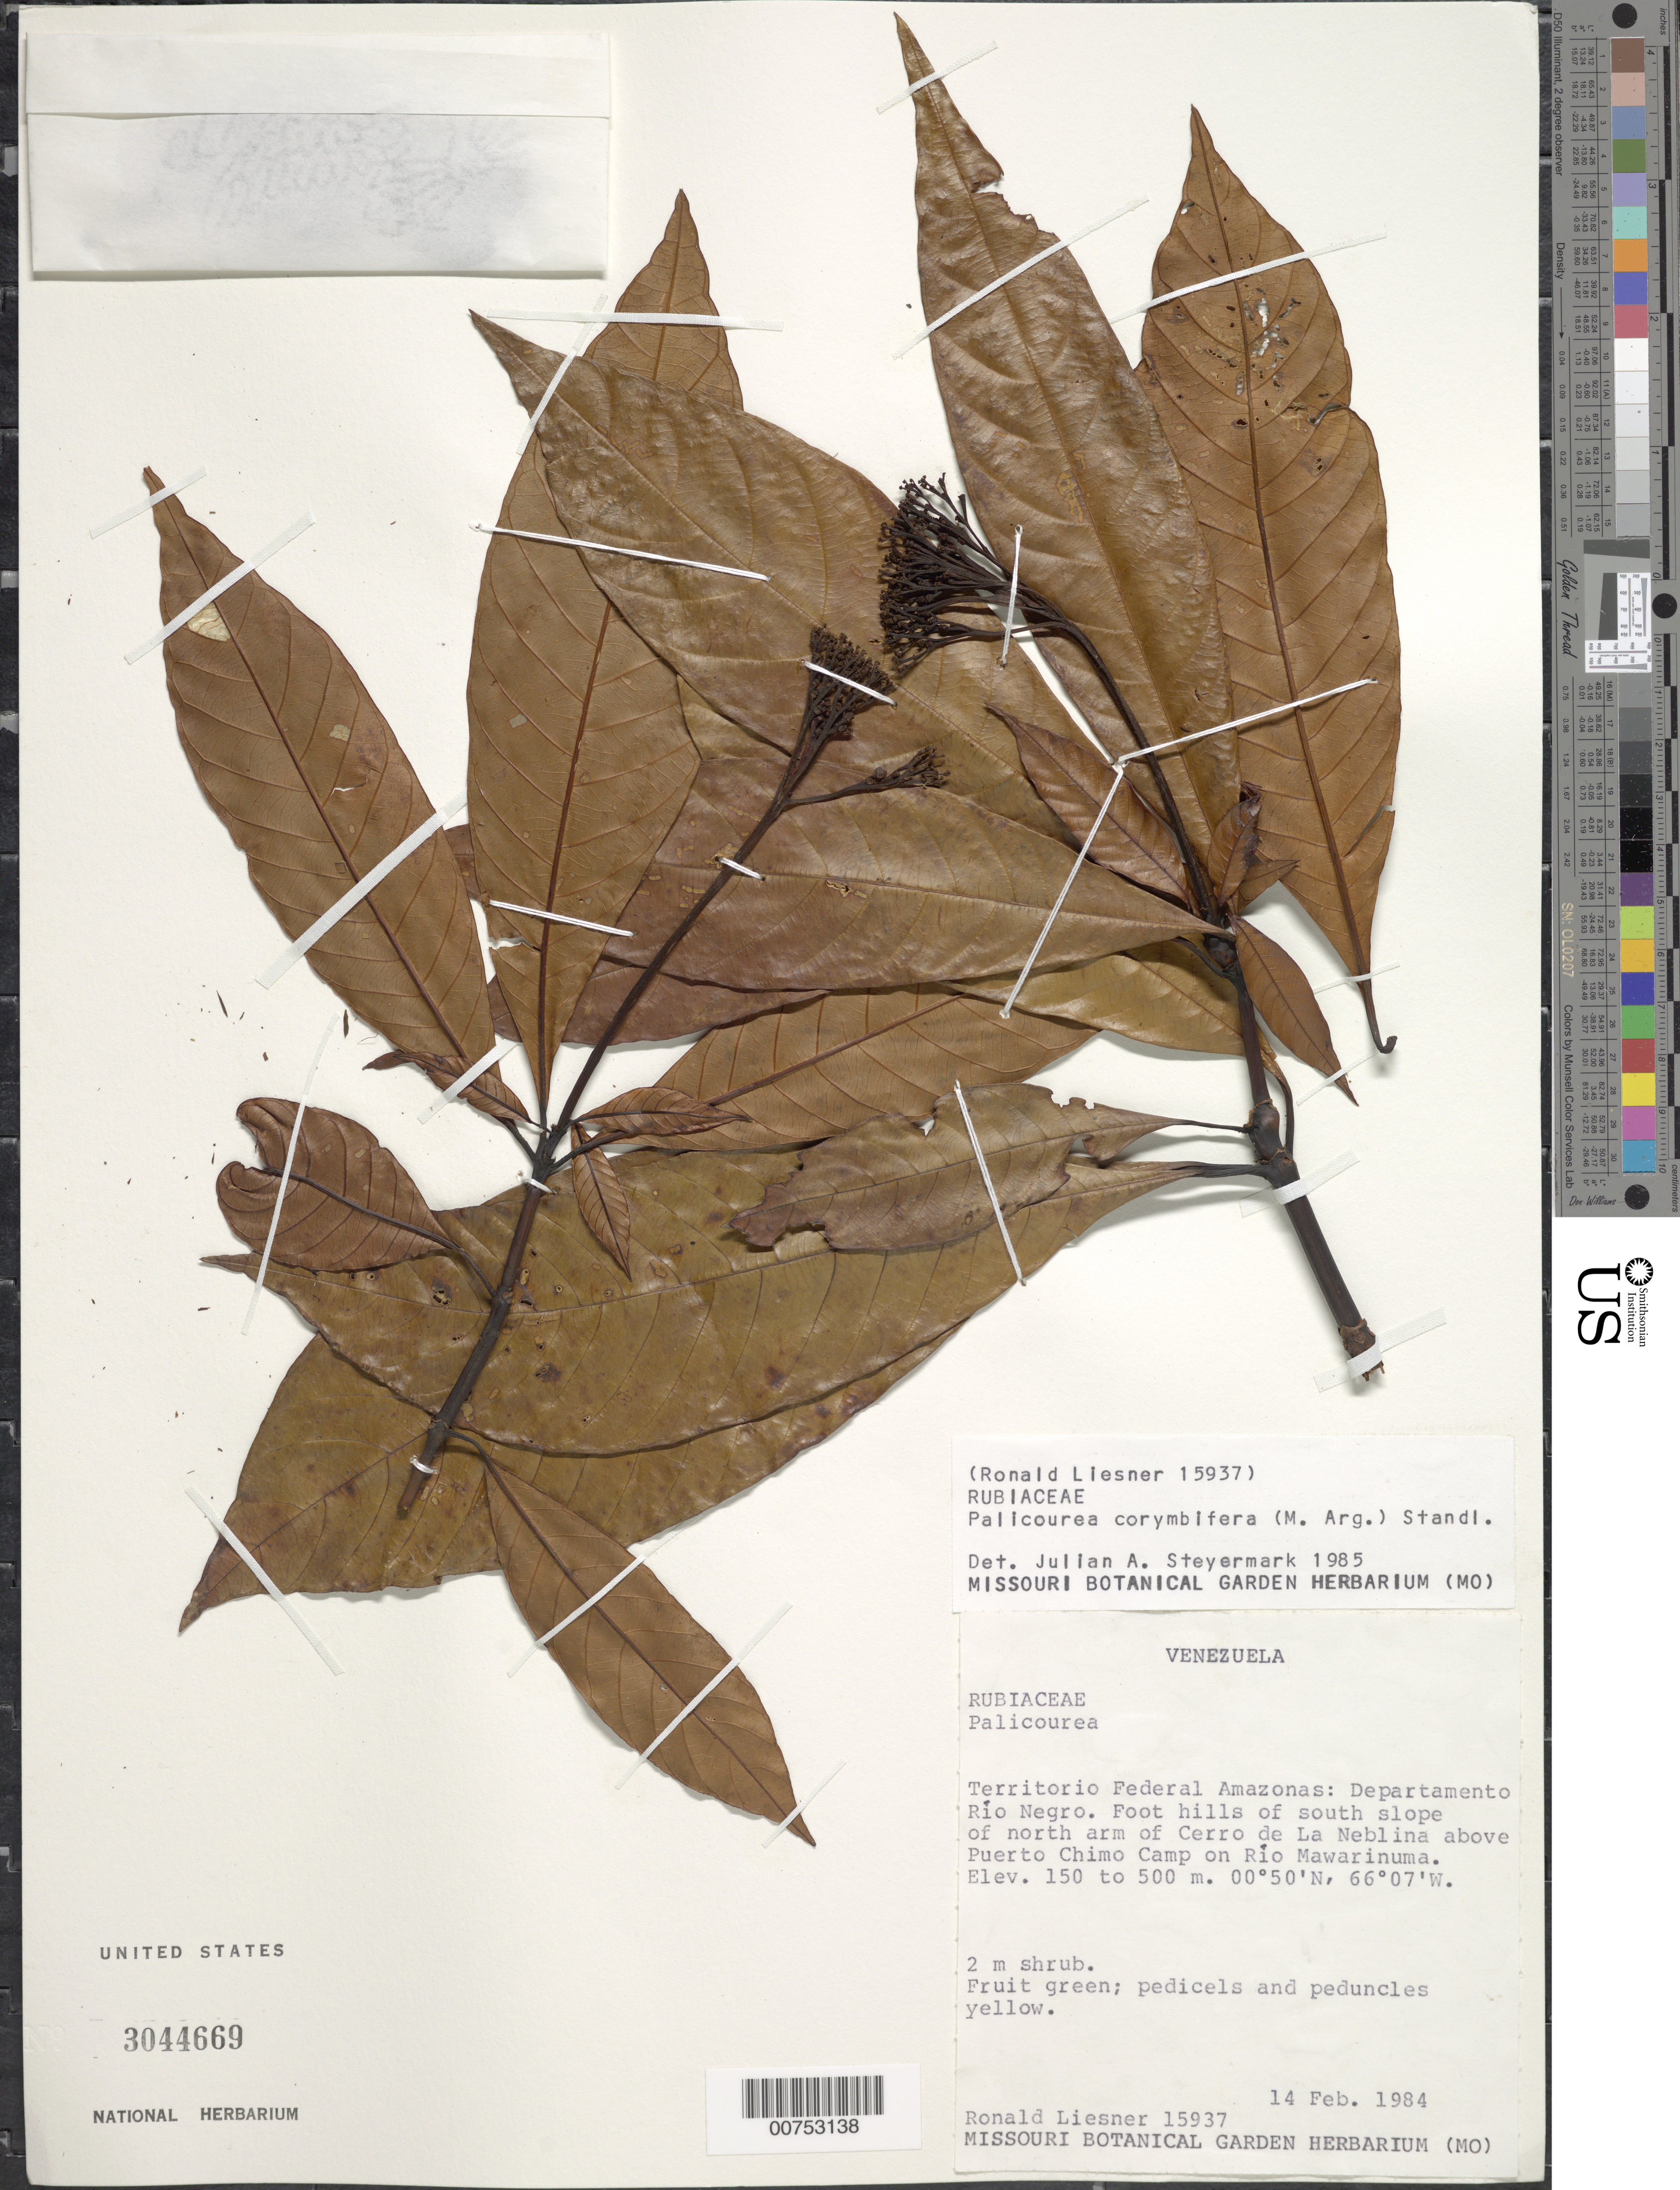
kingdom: Plantae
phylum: Tracheophyta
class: Magnoliopsida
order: Gentianales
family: Rubiaceae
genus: Palicourea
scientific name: Palicourea corymbifera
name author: (Müll. Arg.) Standl.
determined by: Steyermark, Julian A., (VEN)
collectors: R. L. Liesner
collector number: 15937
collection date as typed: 14-Feb-84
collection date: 1984-02-14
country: Venezuela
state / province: Amazonas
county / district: Río Negro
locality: Cerro de La Neblina, N arm, above Puerto Chimo Camp on Río Mawarinuma; 6 km by air E of La Neblina Base Camp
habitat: Foot hills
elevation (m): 150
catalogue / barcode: US 3044669